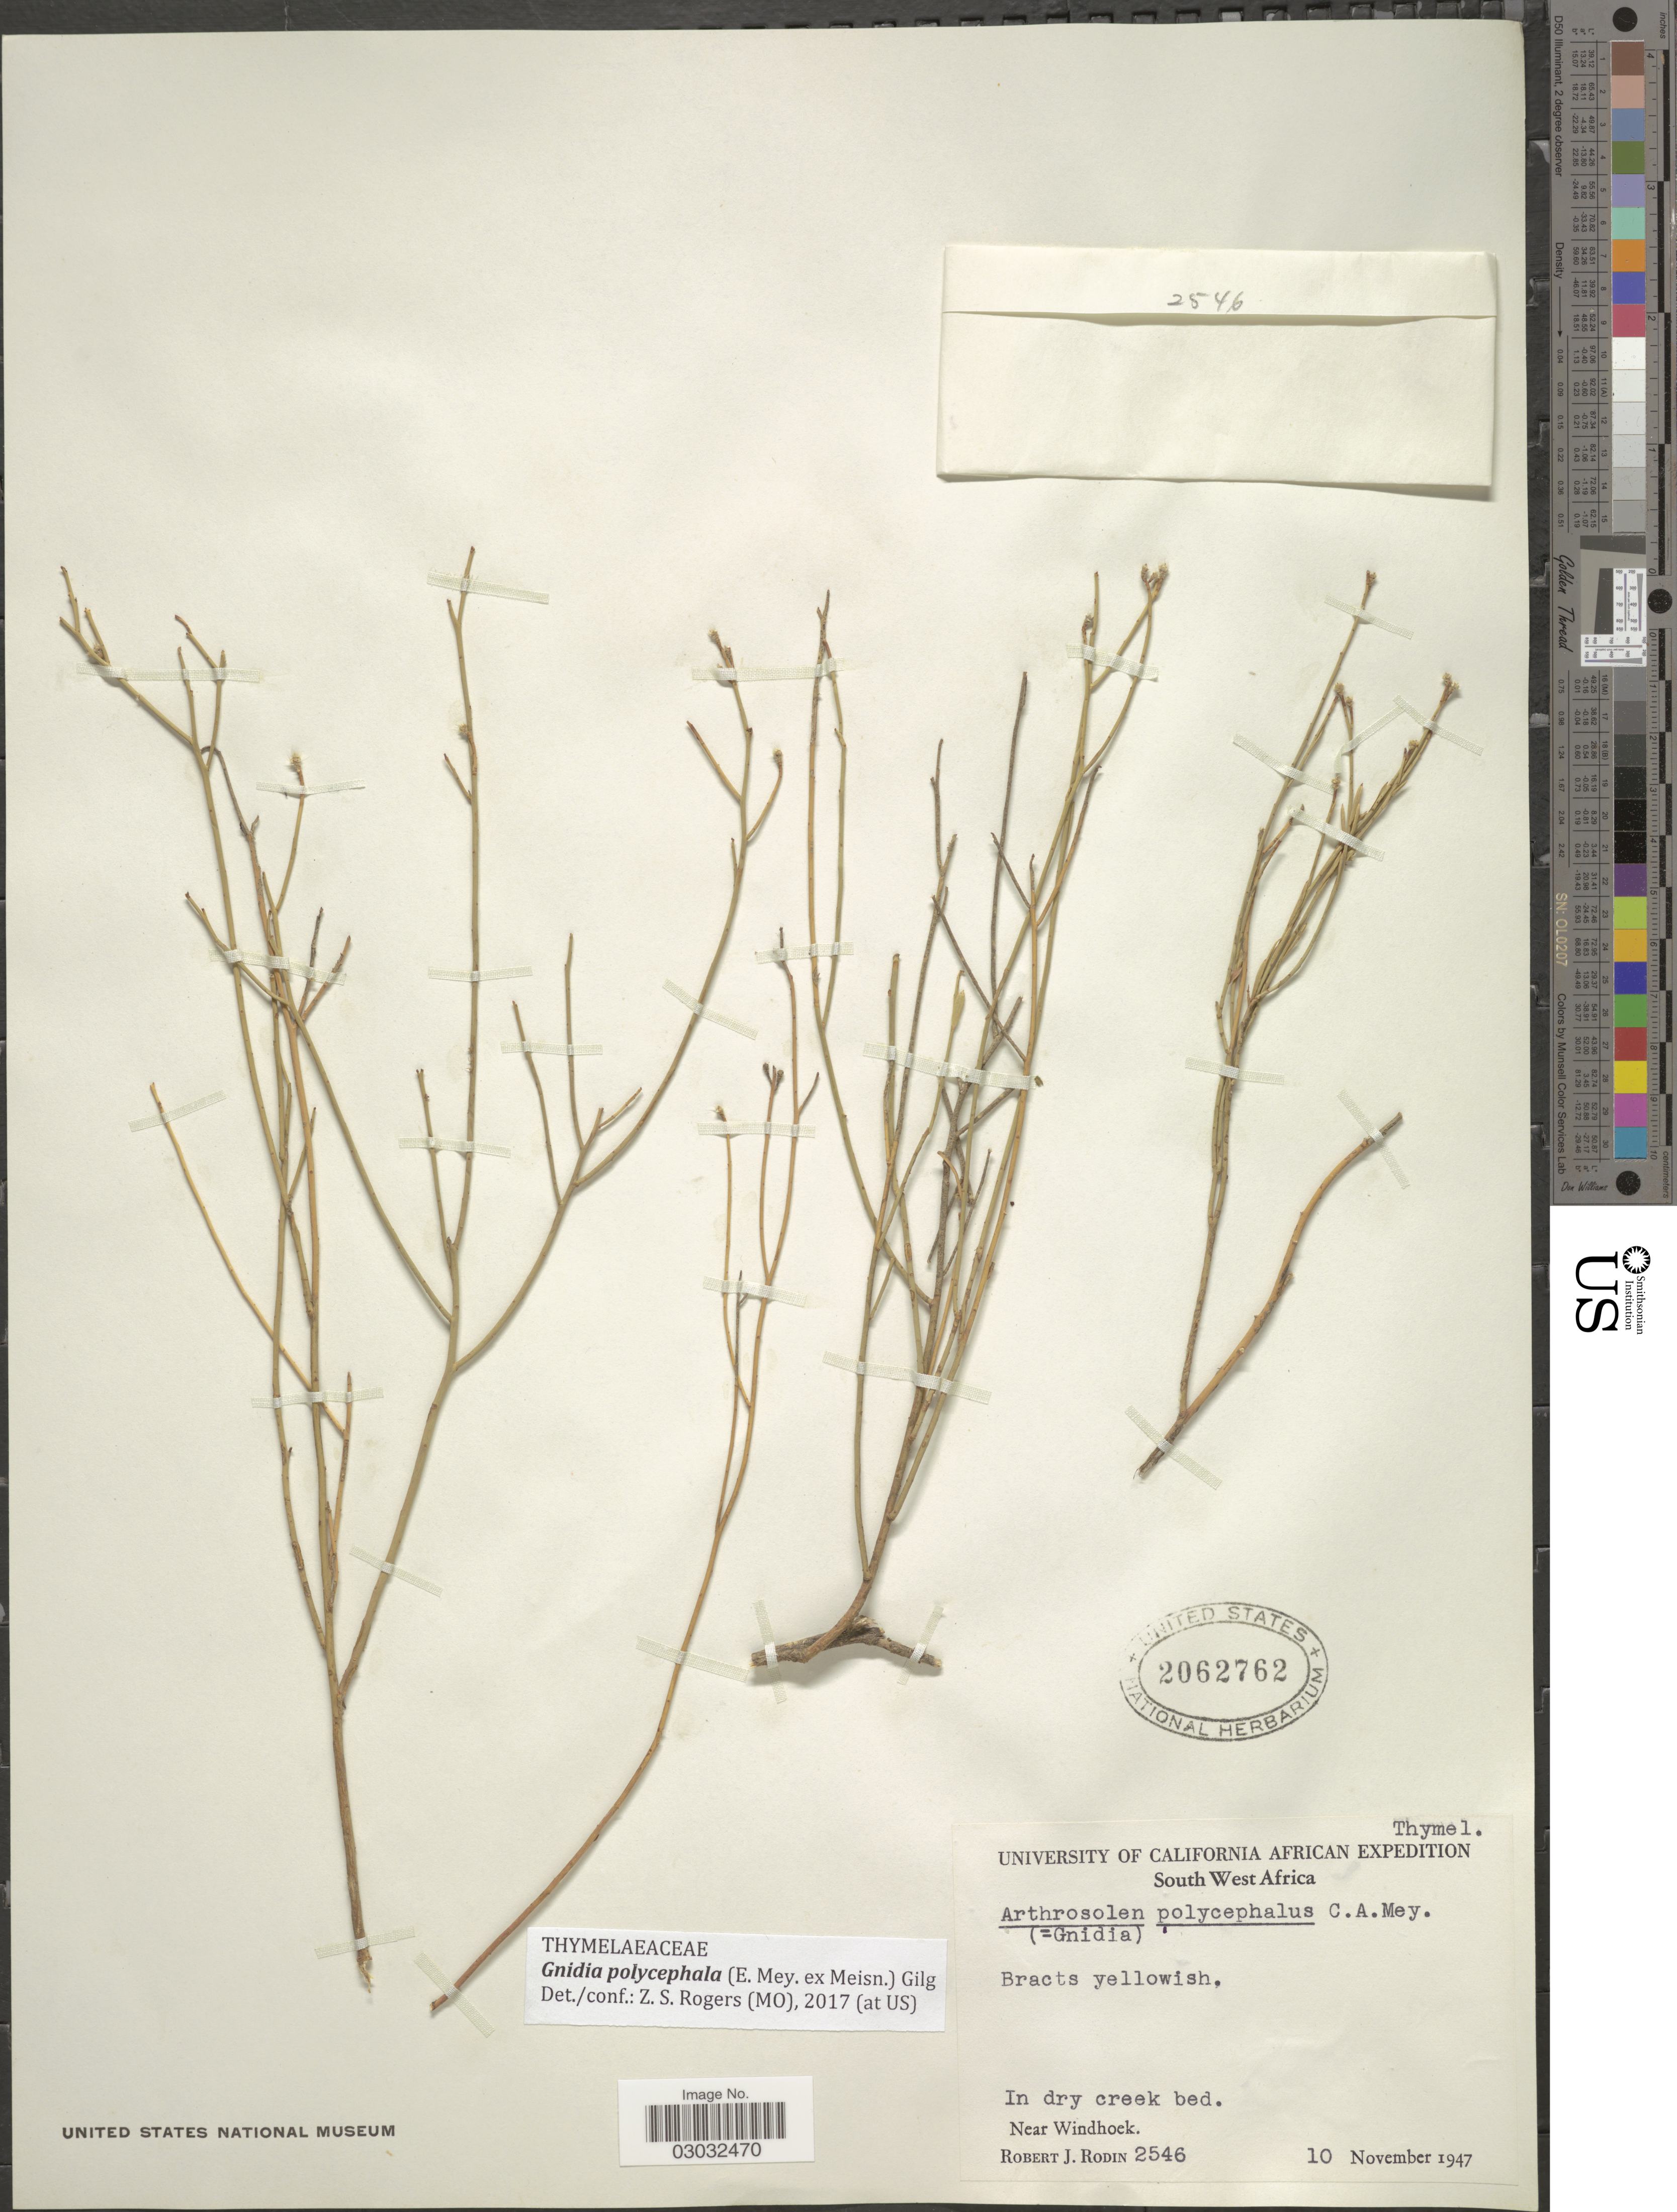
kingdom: Plantae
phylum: Tracheophyta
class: Magnoliopsida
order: Malvales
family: Thymelaeaceae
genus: Lasiosiphon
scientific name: Lasiosiphon polycephalus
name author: (E. Mey. ex Meisn.) H. Pearson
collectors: R. J. Rodin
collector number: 2546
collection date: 1947-11-10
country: Namibia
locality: South West Africa. Near Windhoek.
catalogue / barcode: US 2062762